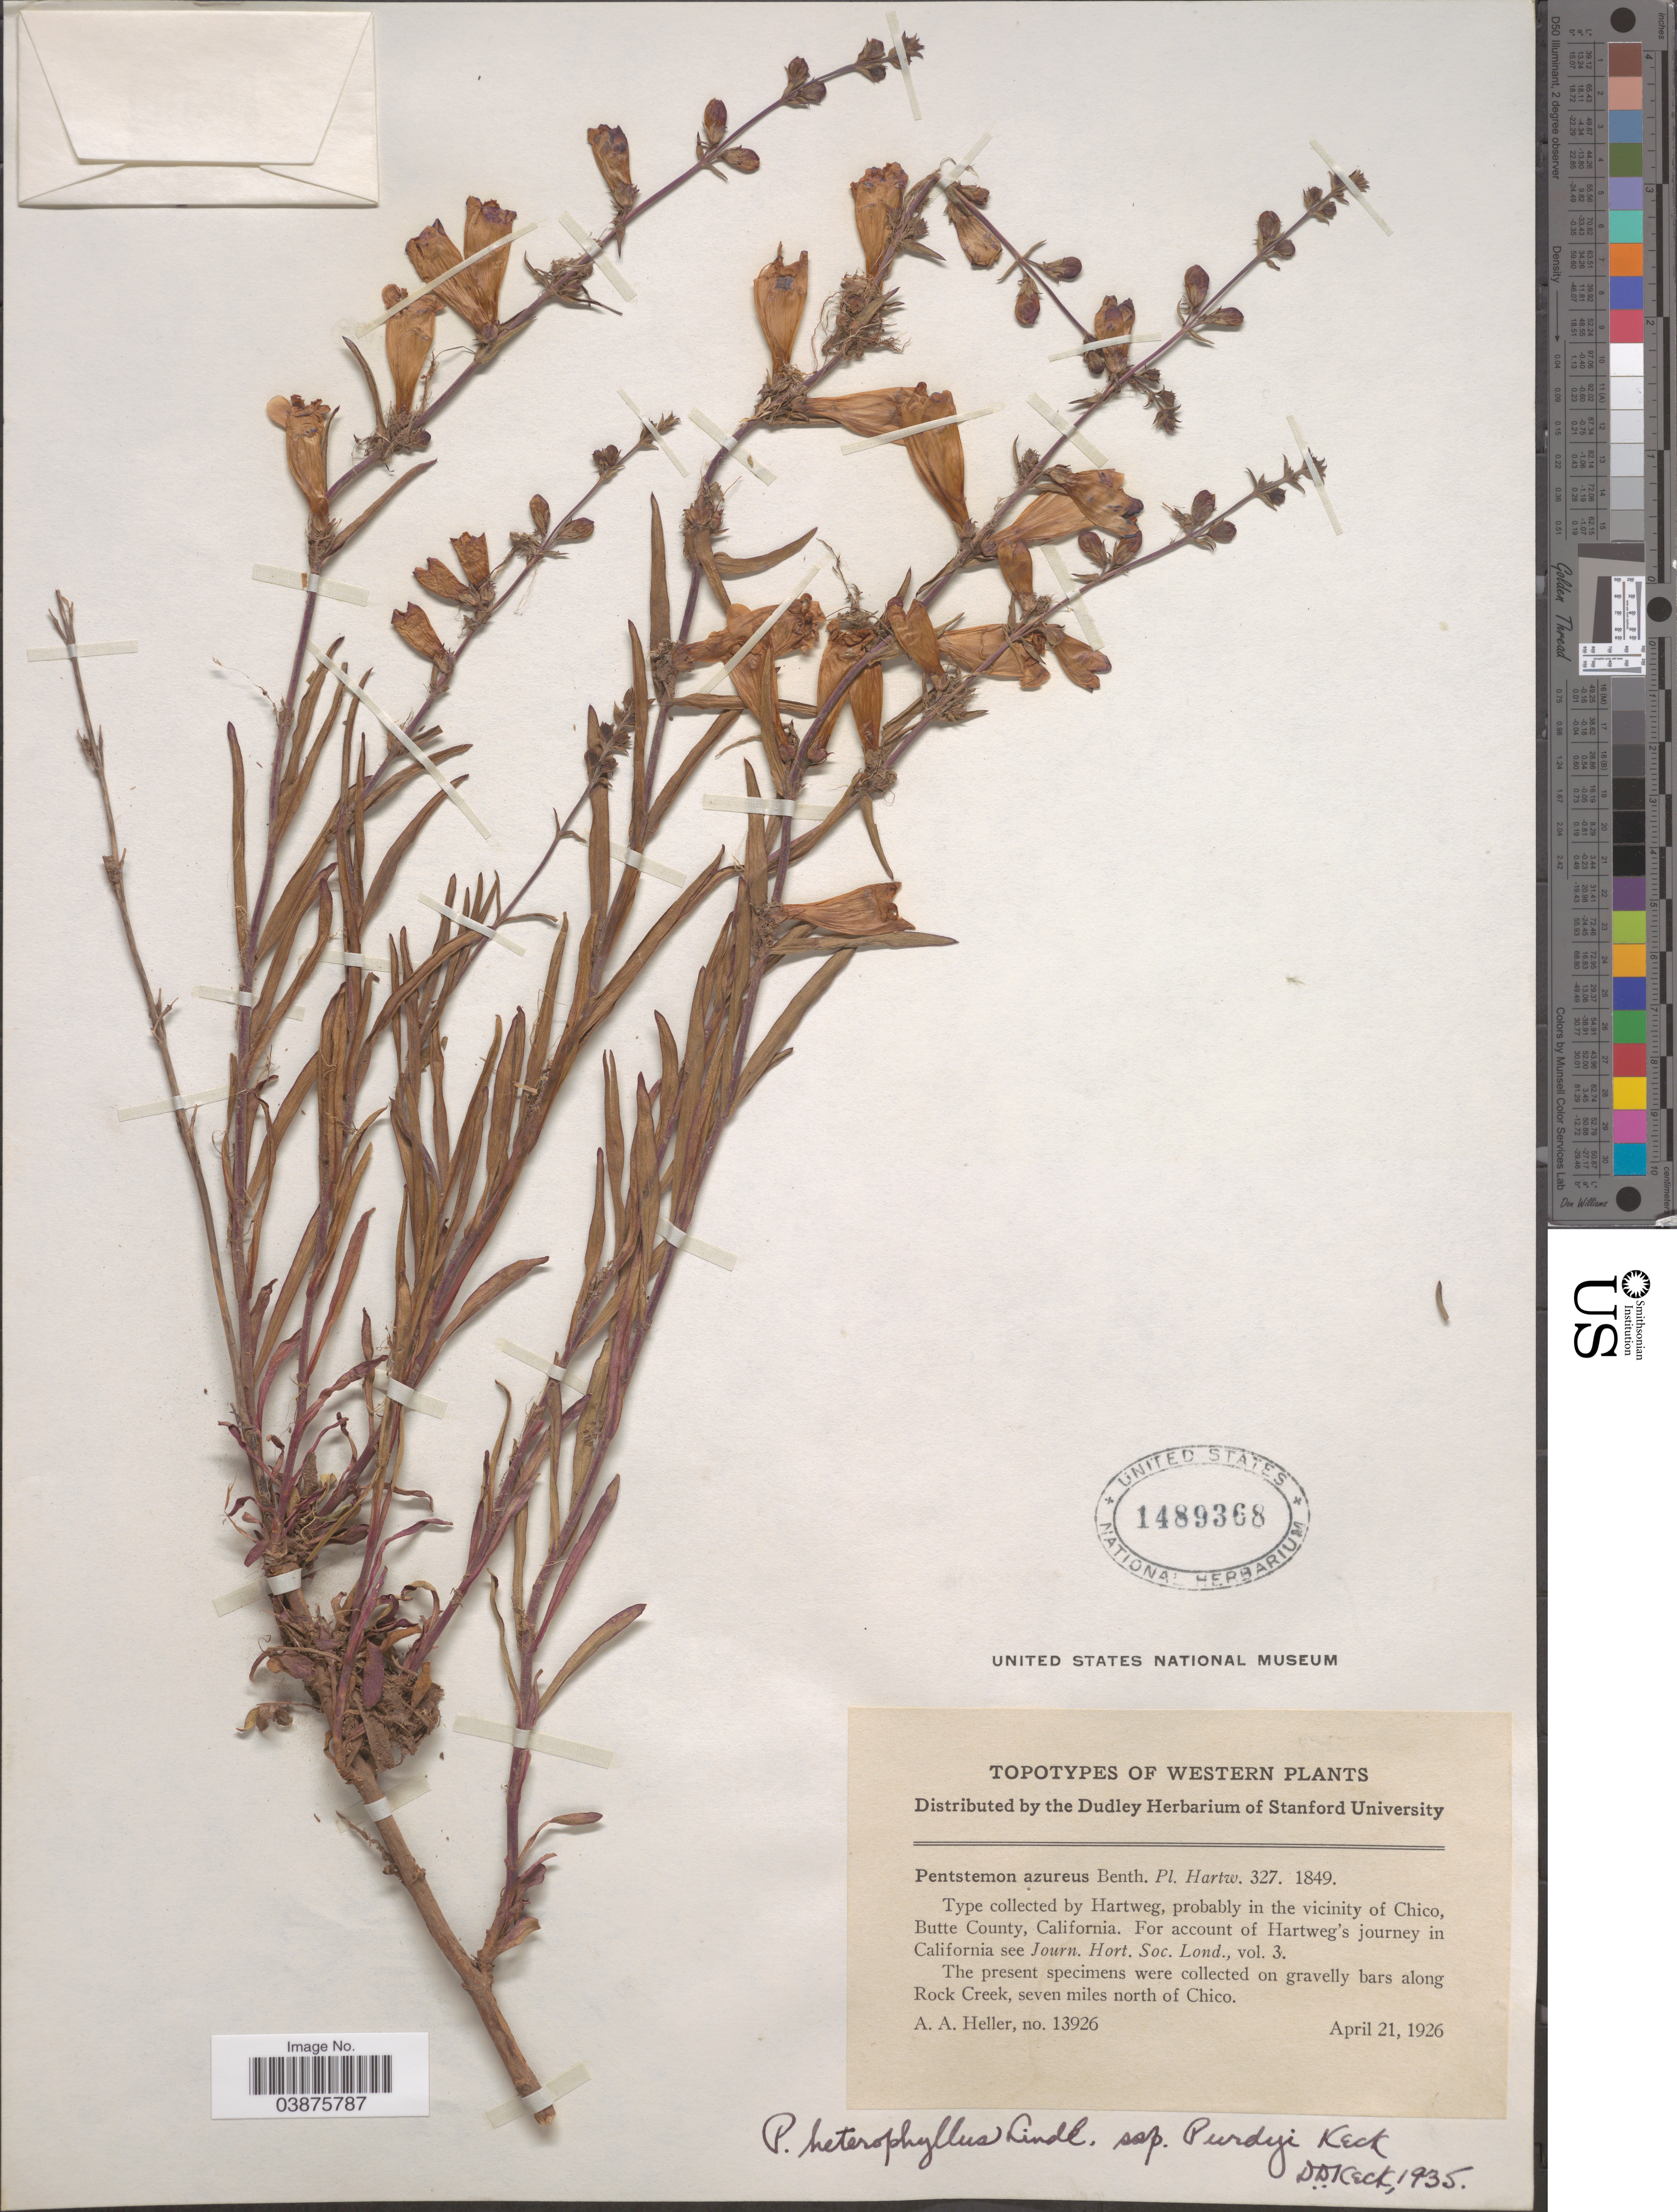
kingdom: Plantae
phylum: Tracheophyta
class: Magnoliopsida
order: Lamiales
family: Plantaginaceae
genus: Penstemon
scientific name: Penstemon heterophyllus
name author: Lindl.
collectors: A. A. Heller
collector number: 13926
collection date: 1926-04-21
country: United States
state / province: California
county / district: Butte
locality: Western. On gravelly bars along Rock Creek, seven miles north of Chico.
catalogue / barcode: US 1489368